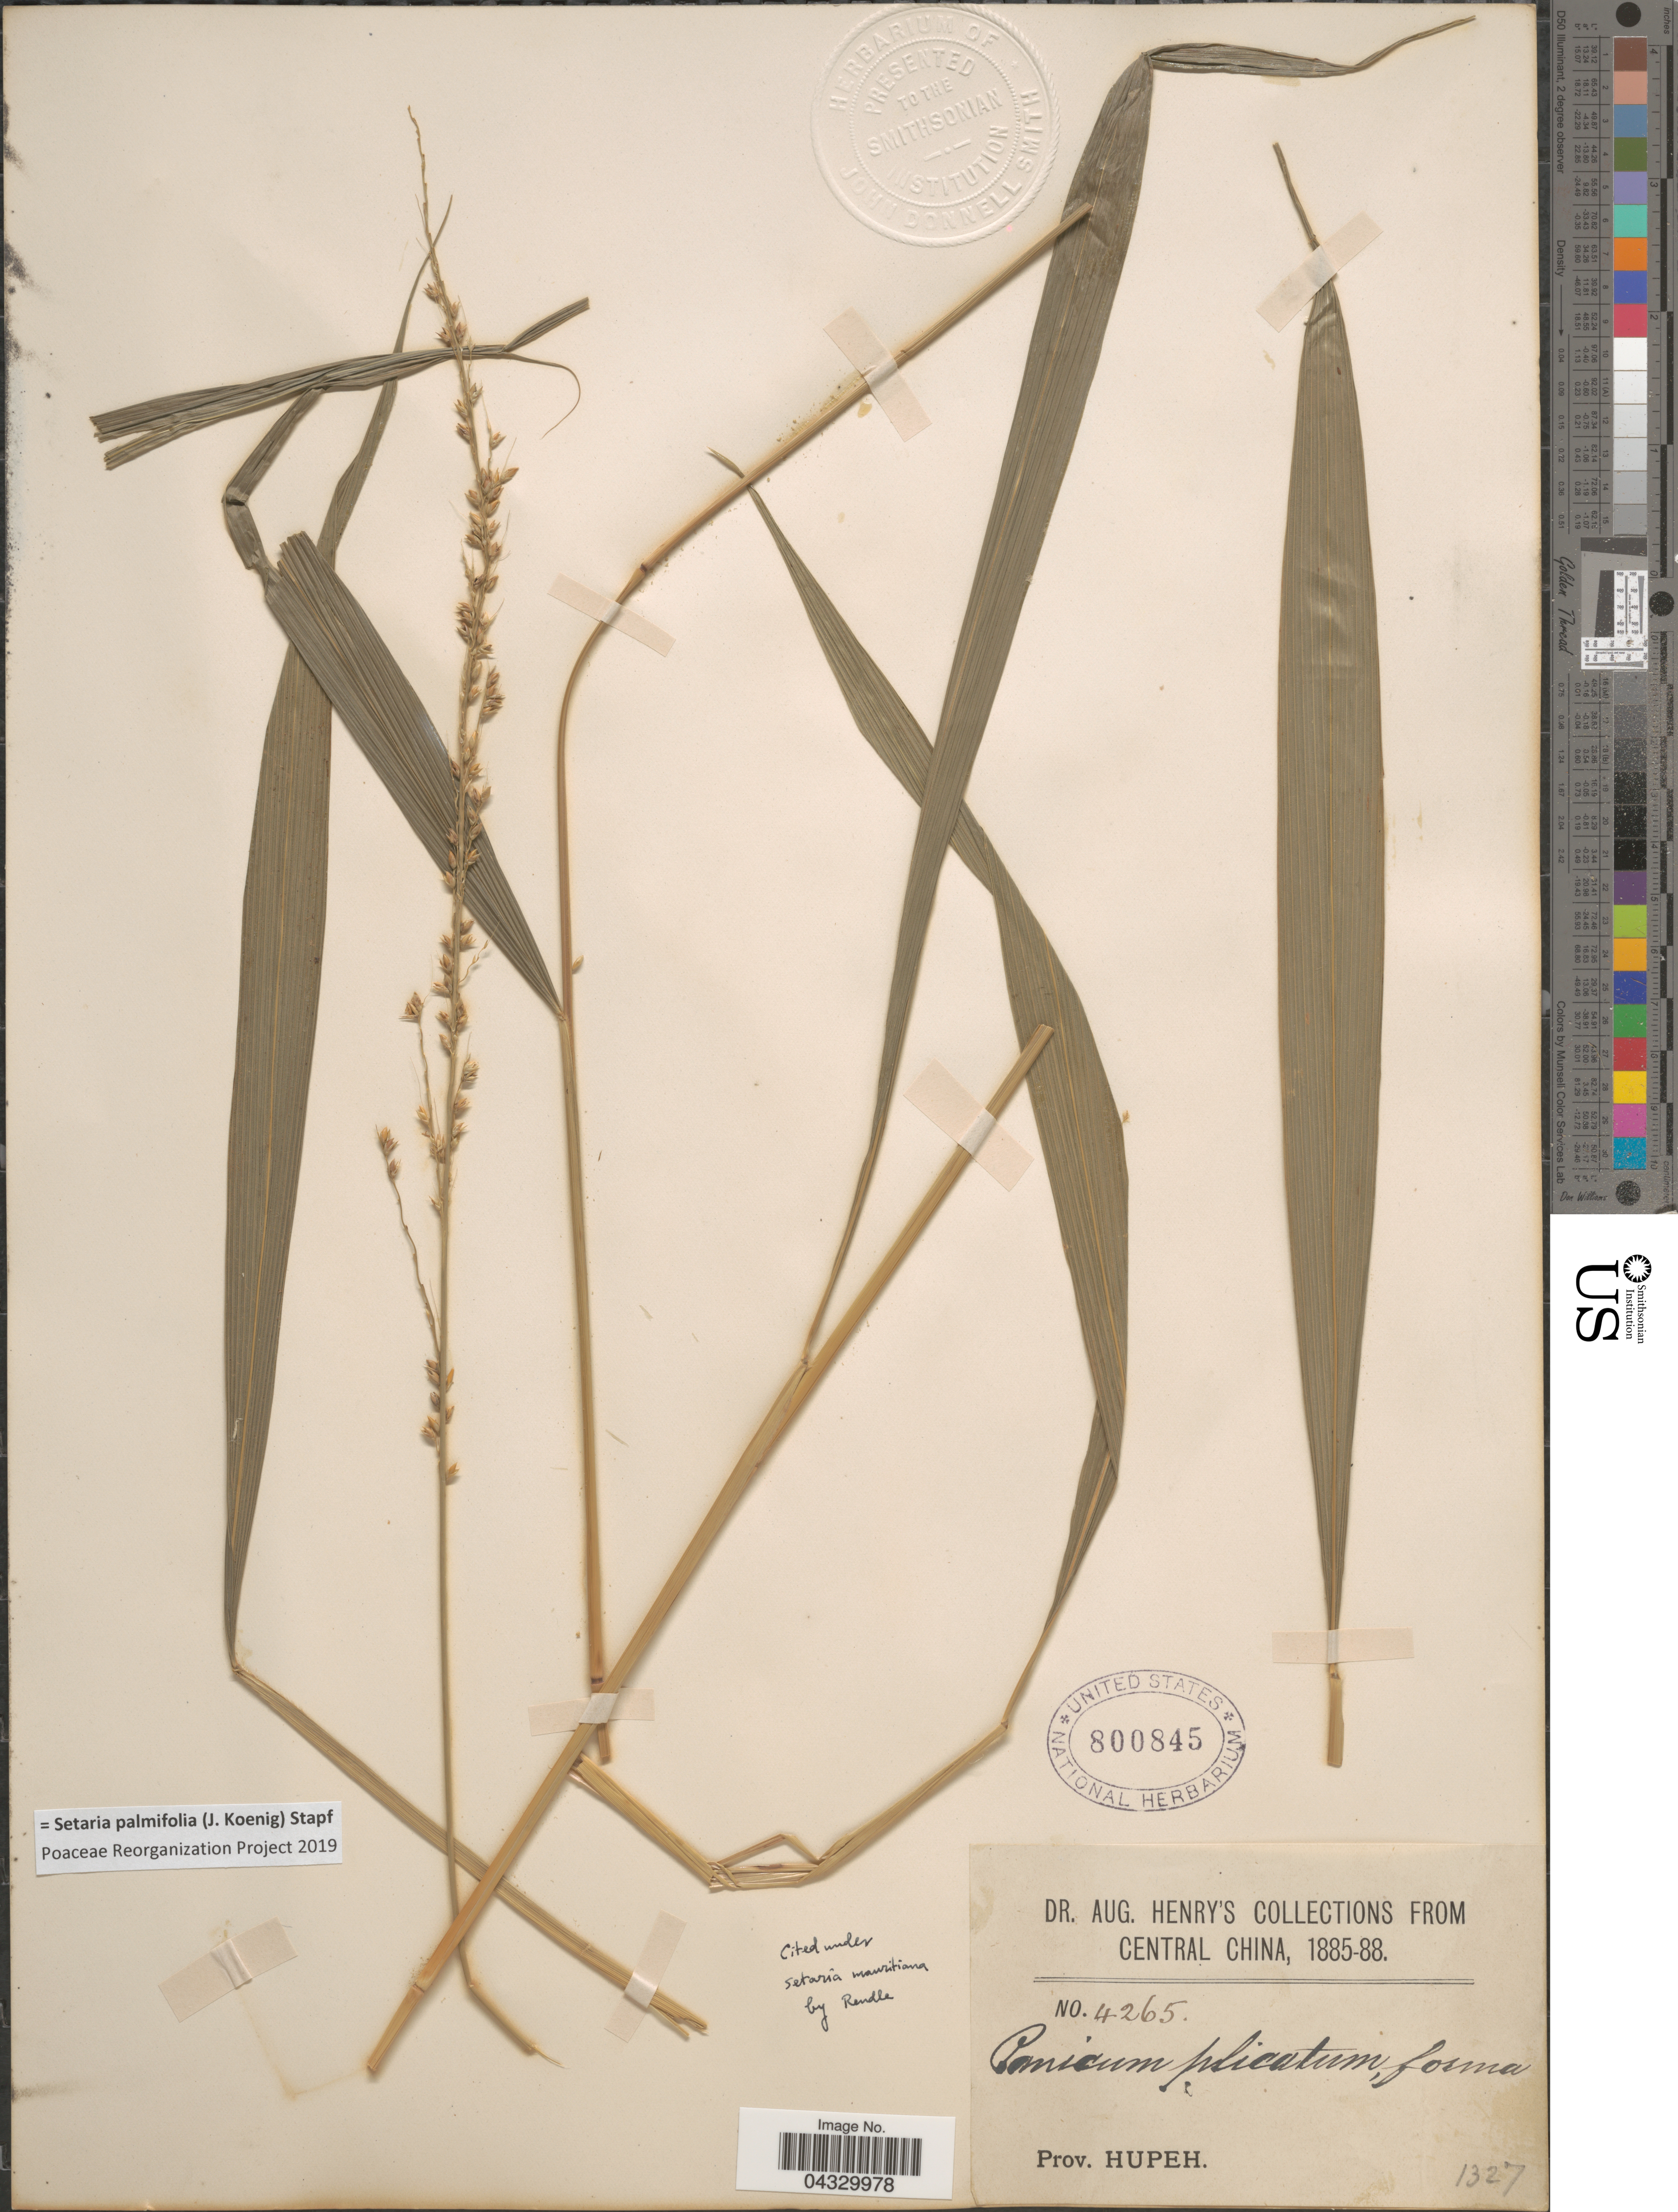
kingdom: Plantae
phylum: Tracheophyta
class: Liliopsida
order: Poales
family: Poaceae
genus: Setaria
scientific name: Setaria palmifolia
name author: (J. Koenig) Stapf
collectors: A. Henry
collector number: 4265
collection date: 1885/1888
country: China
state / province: Hubei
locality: Central China. Prov. Hupeh.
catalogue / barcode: US 800845